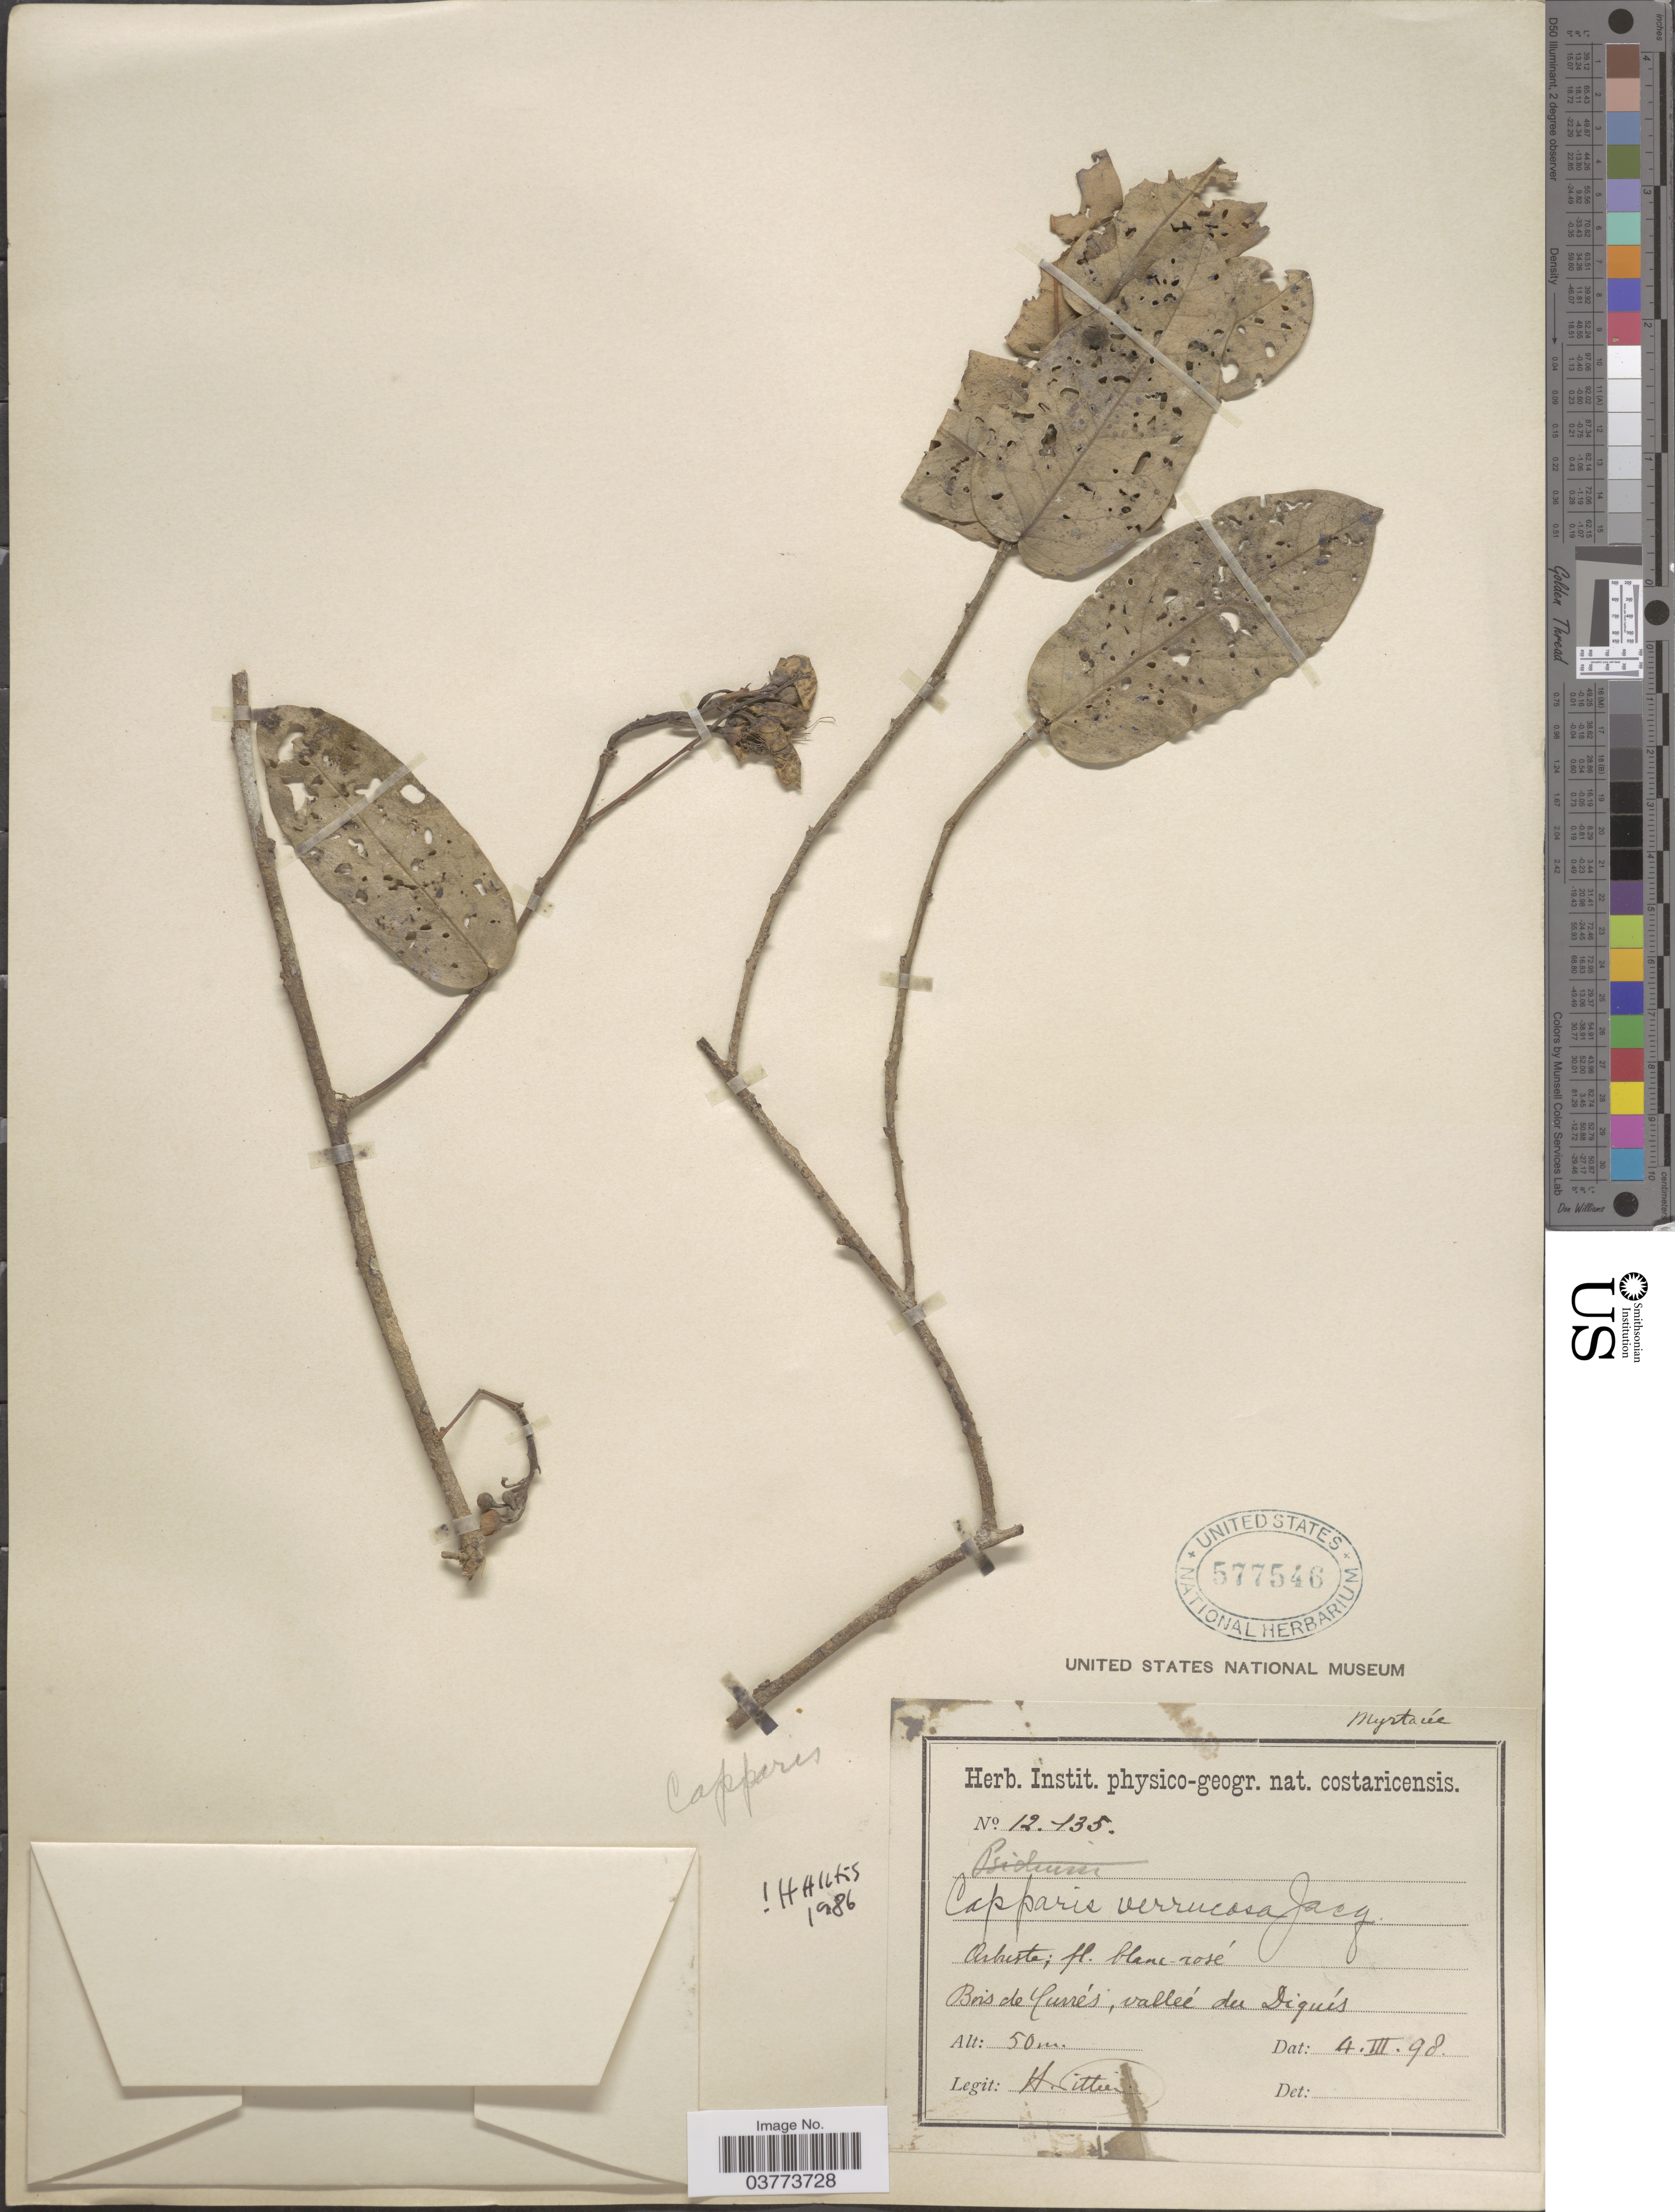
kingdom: Plantae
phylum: Tracheophyta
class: Magnoliopsida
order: Brassicales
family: Capparaceae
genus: Cynophalla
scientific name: Cynophalla verrucosa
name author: (Jacq.) J. Presl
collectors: H. F. Pittier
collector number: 12135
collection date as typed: Transcribed d/m/y: 4/3/98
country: Costa Rica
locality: Bois de Currés, vallée du Diquís.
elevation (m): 50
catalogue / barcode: US 577546